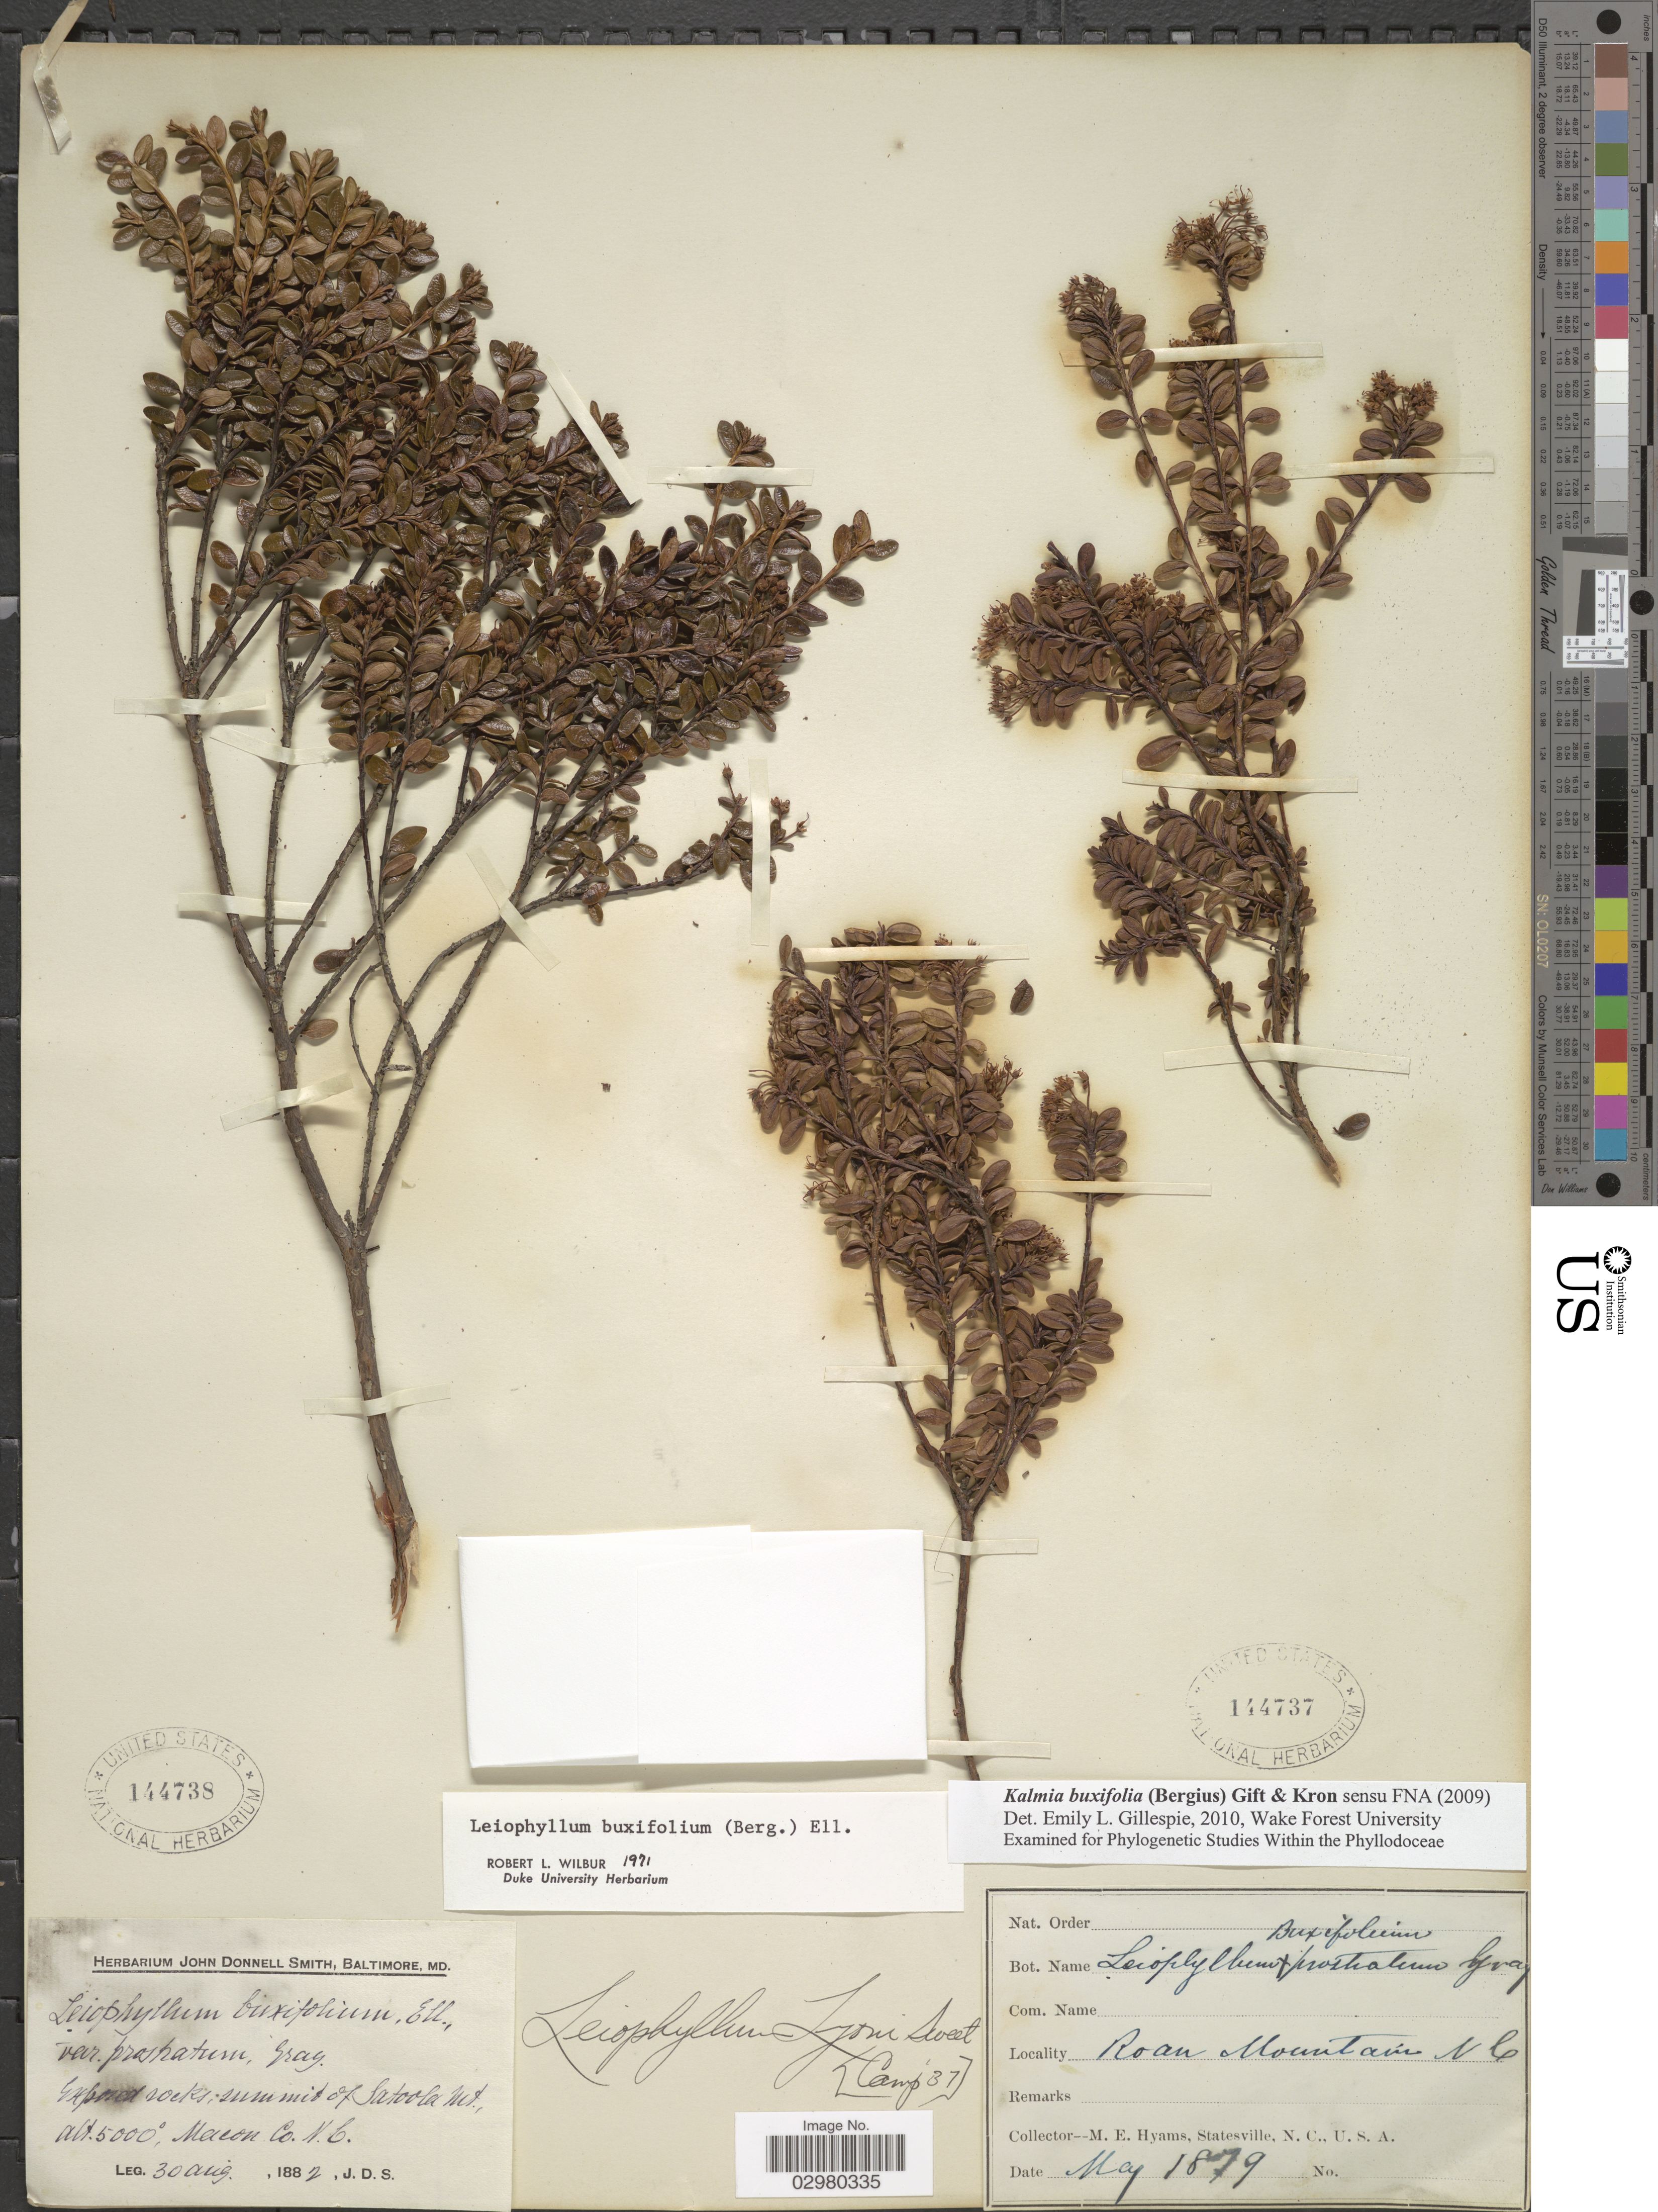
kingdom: Plantae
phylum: Tracheophyta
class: Magnoliopsida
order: Ericales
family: Ericaceae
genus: Leiophyllum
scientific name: Leiophyllum buxifolium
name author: (Bergius) Elliott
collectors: J. Donnell Smith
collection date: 1882-08-30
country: United States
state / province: North Carolina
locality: Summit of Satoola Mt., Macon Co.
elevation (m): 1524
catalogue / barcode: US 144738